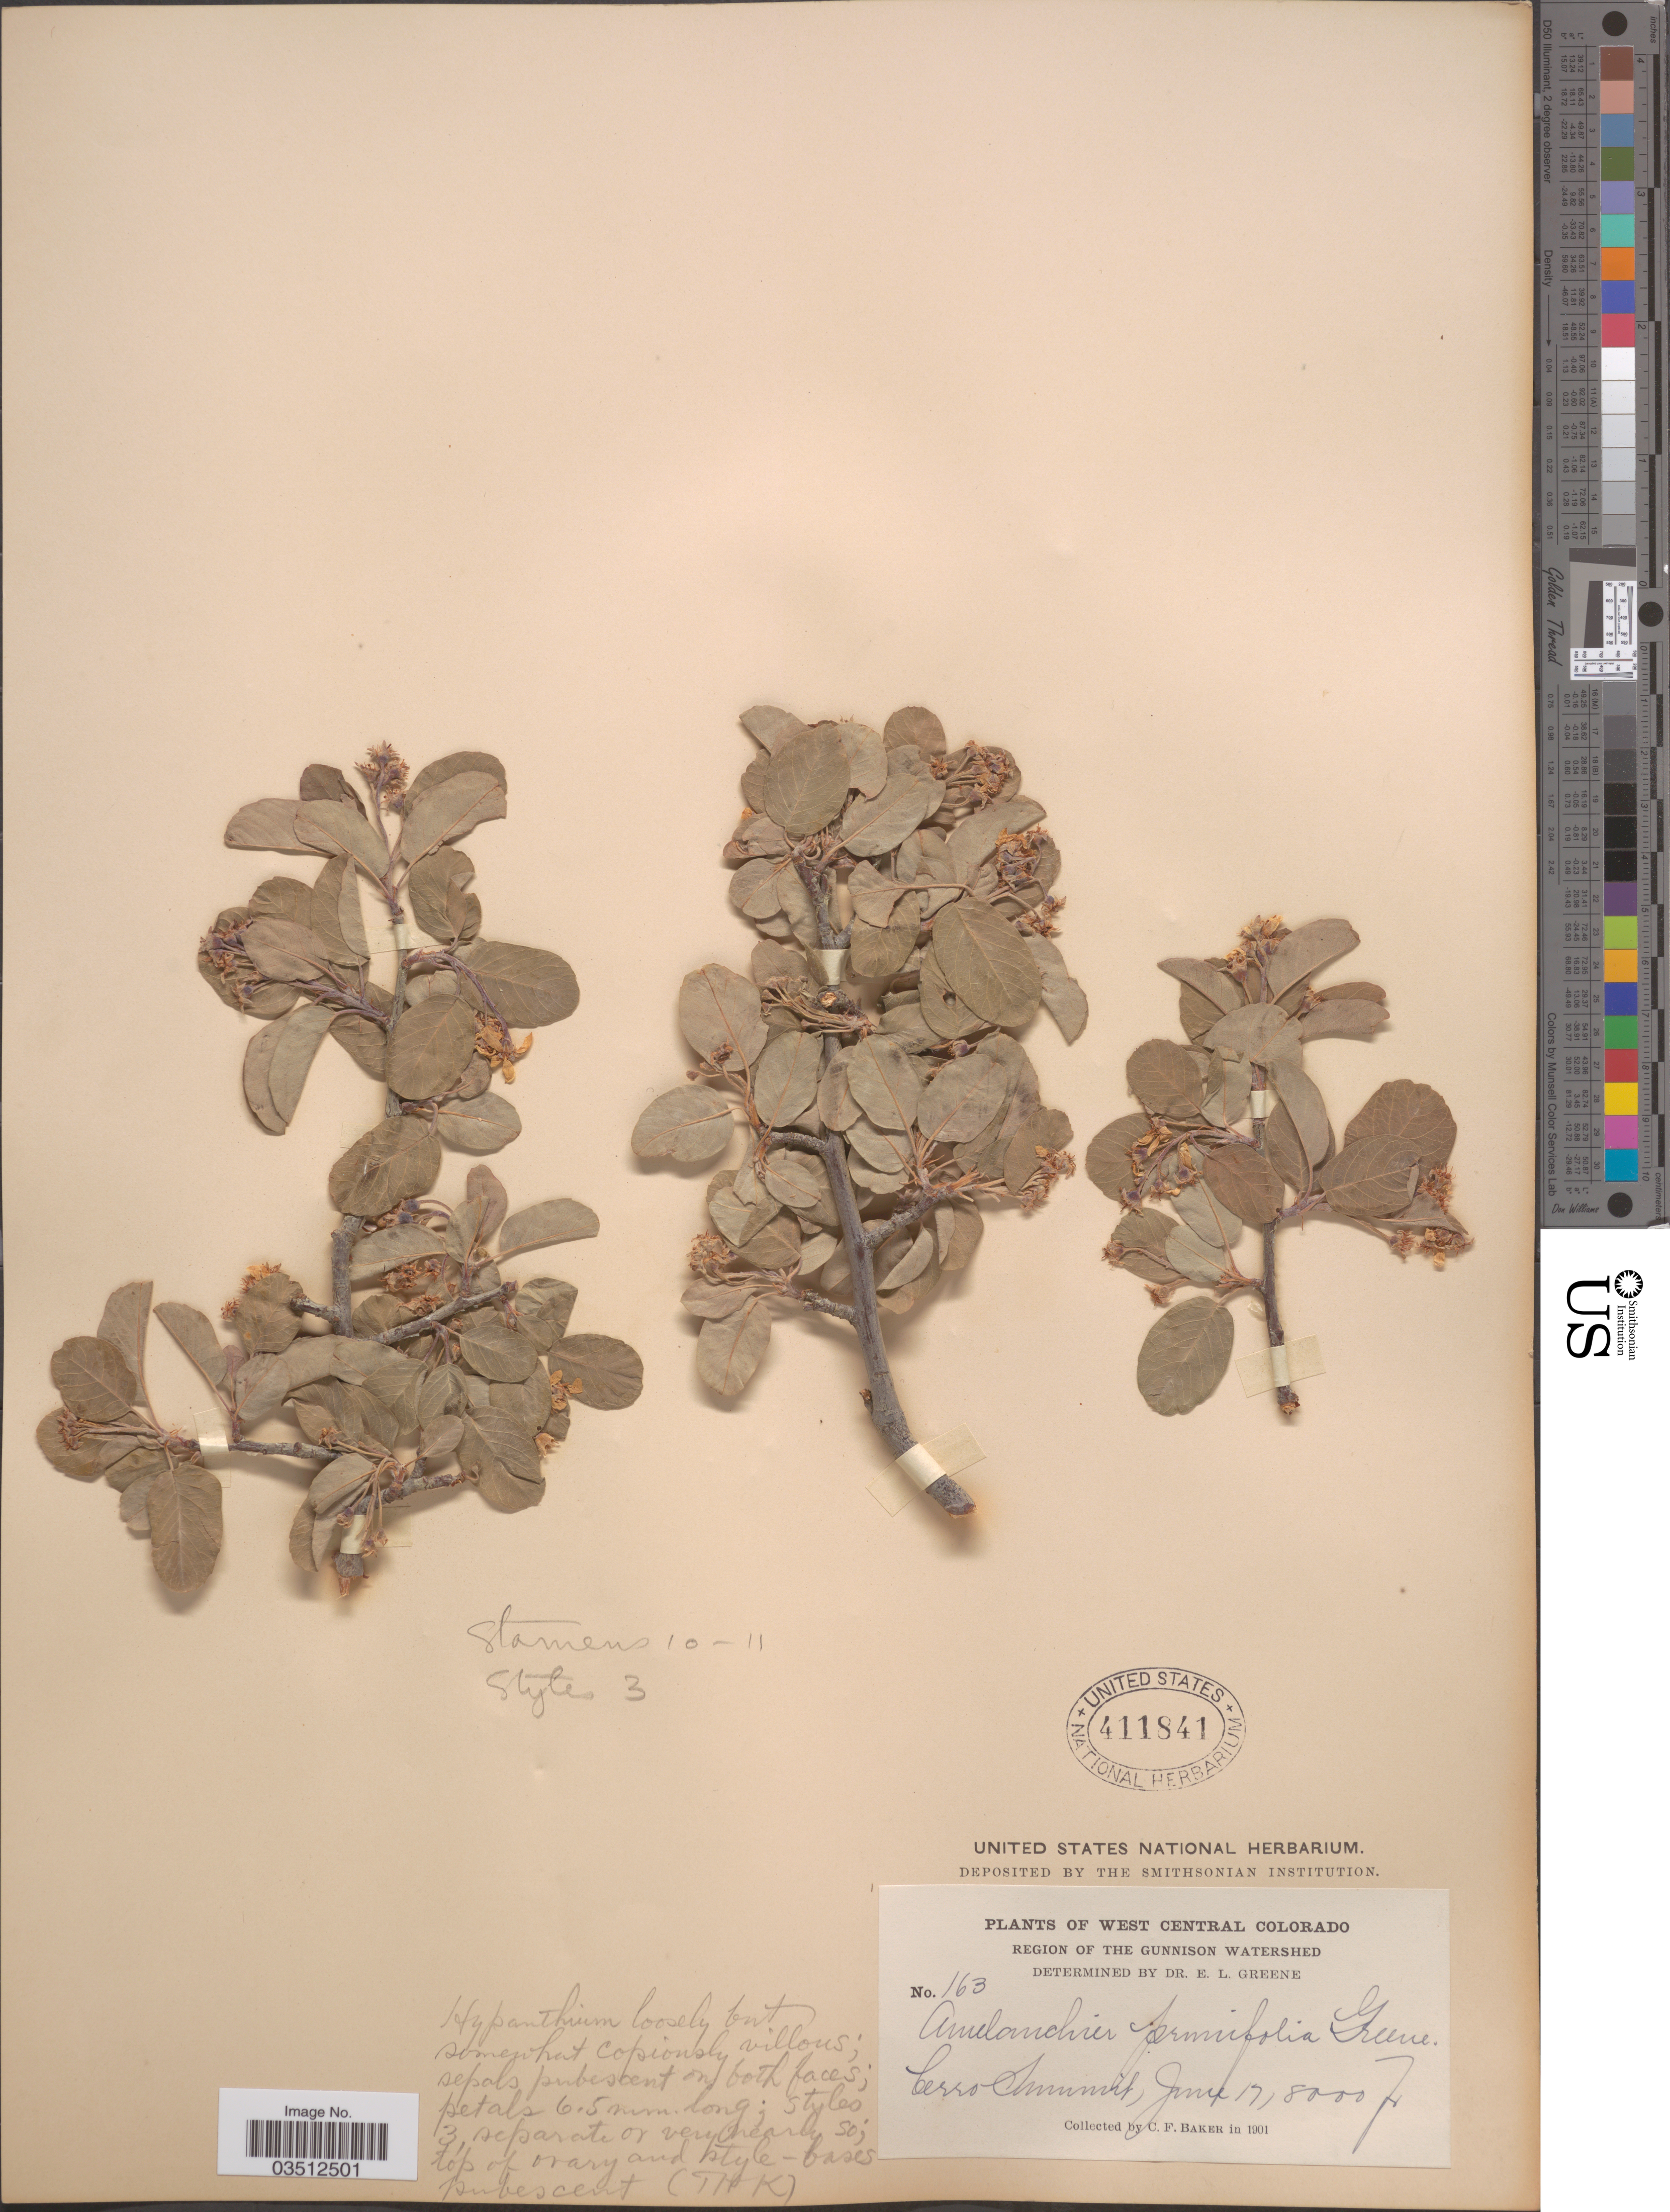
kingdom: Plantae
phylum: Tracheophyta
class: Magnoliopsida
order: Rosales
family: Rosaceae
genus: Amelanchier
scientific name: Amelanchier prunifolia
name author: Greene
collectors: C. F. Baker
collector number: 163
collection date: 1901-06-17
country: United States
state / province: Colorado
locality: West Central Colorado. Region of the Gunnison Watershed. Cerro Summit.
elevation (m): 2438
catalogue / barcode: US 411841